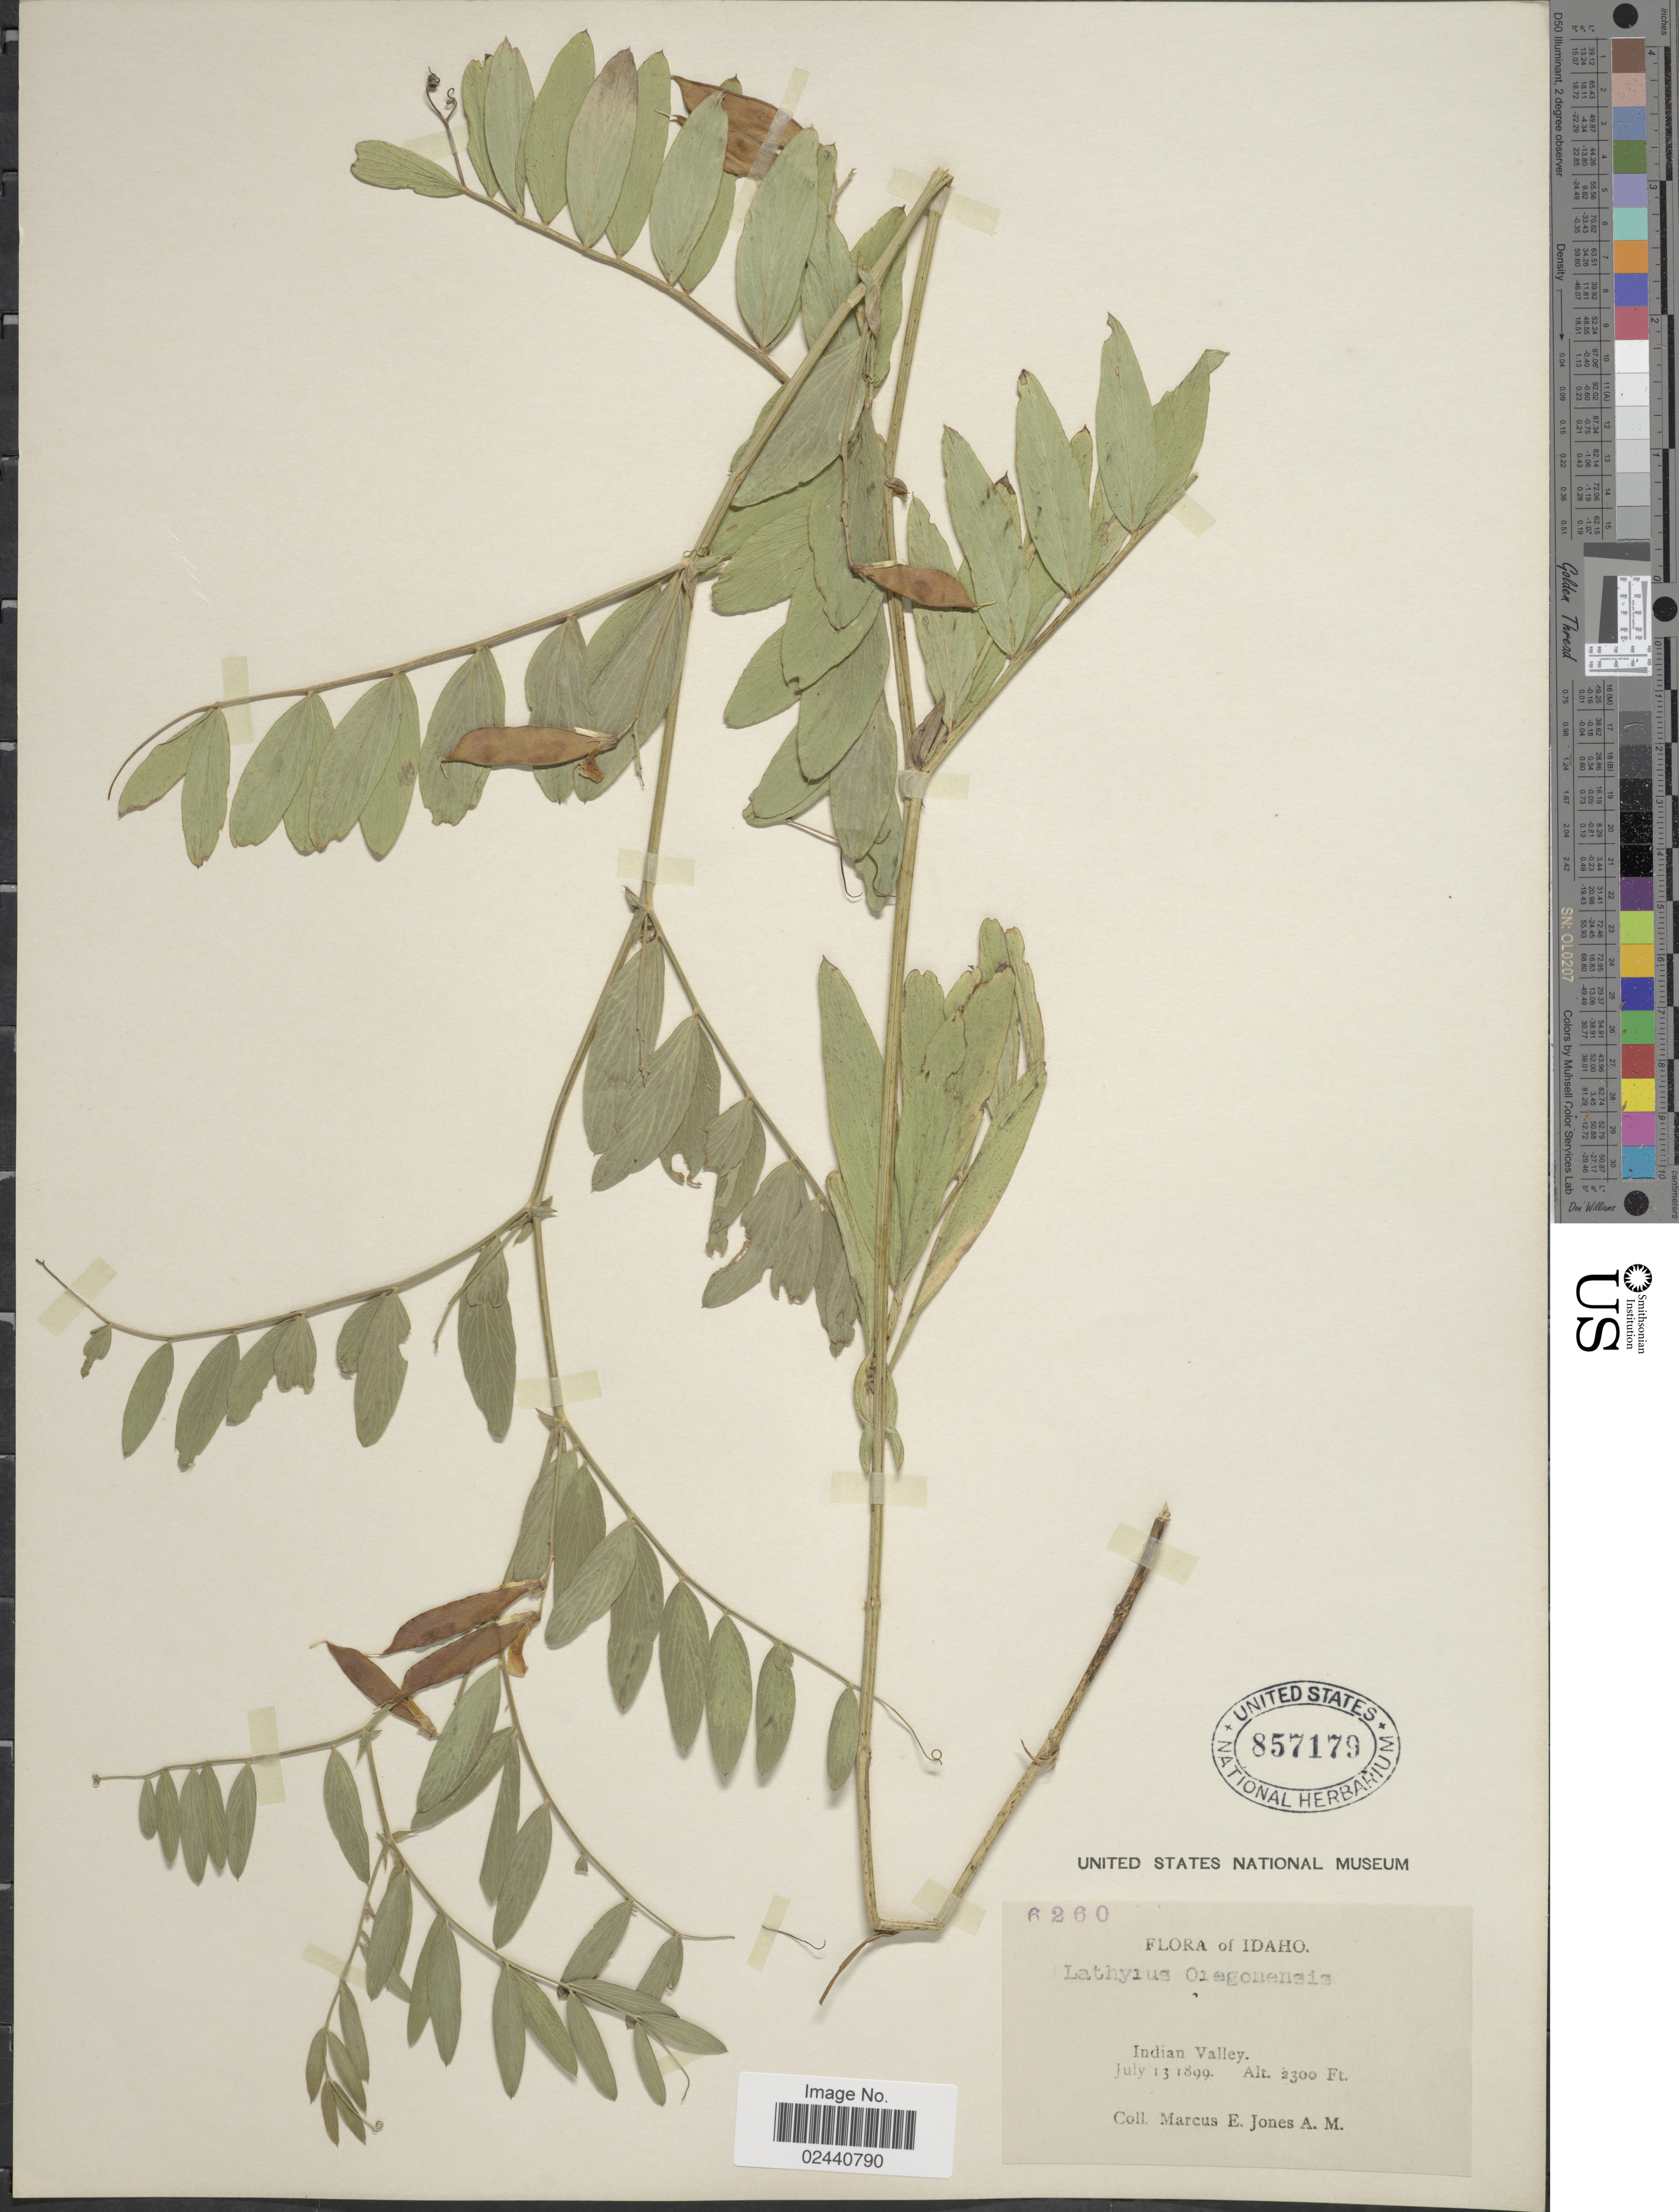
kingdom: Plantae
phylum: Tracheophyta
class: Magnoliopsida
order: Fabales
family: Fabaceae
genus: Lathyrus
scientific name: Lathyrus lanszwertii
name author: Kellogg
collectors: M. E. Jones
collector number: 6260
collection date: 1899-07-13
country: United States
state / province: Idaho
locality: Indian Valley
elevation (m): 701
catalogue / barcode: US 857179